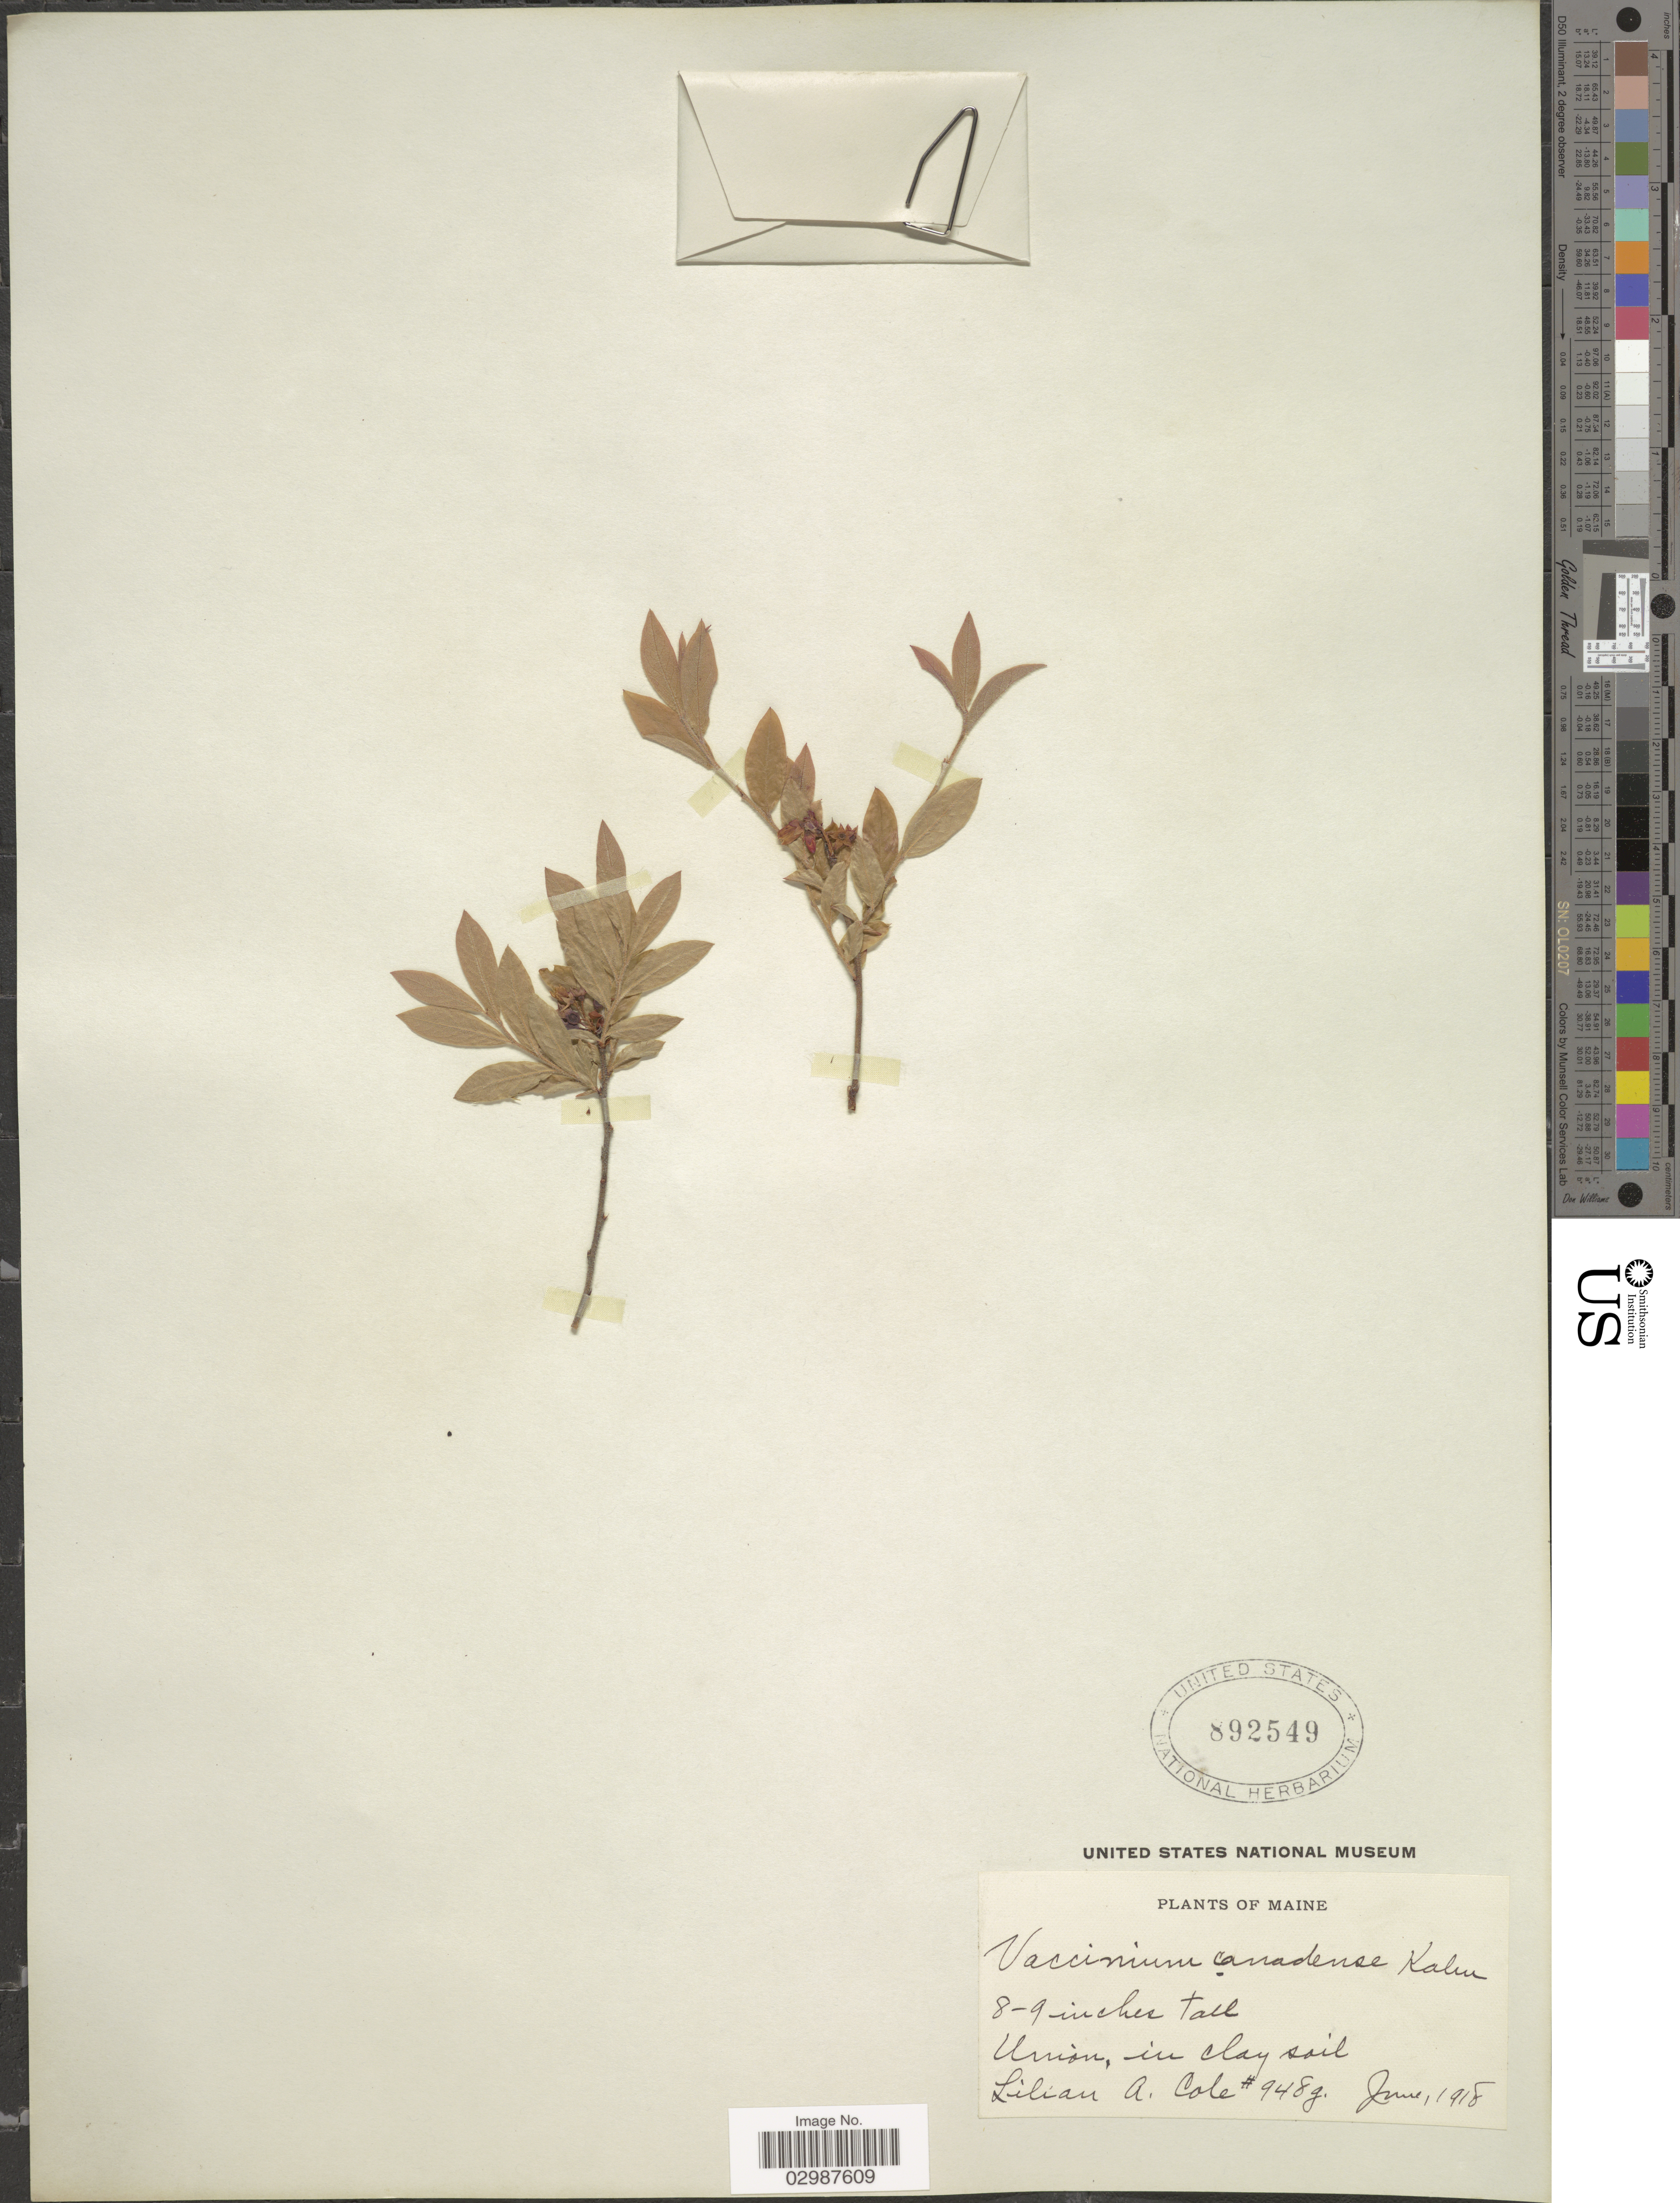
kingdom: Plantae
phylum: Tracheophyta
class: Magnoliopsida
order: Ericales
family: Ericaceae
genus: Vaccinium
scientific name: Vaccinium canadense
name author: Kalm ex Richardson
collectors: L. A. Cole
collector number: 948g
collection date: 1918-06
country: United States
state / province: Maine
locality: Union.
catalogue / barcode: US 892549